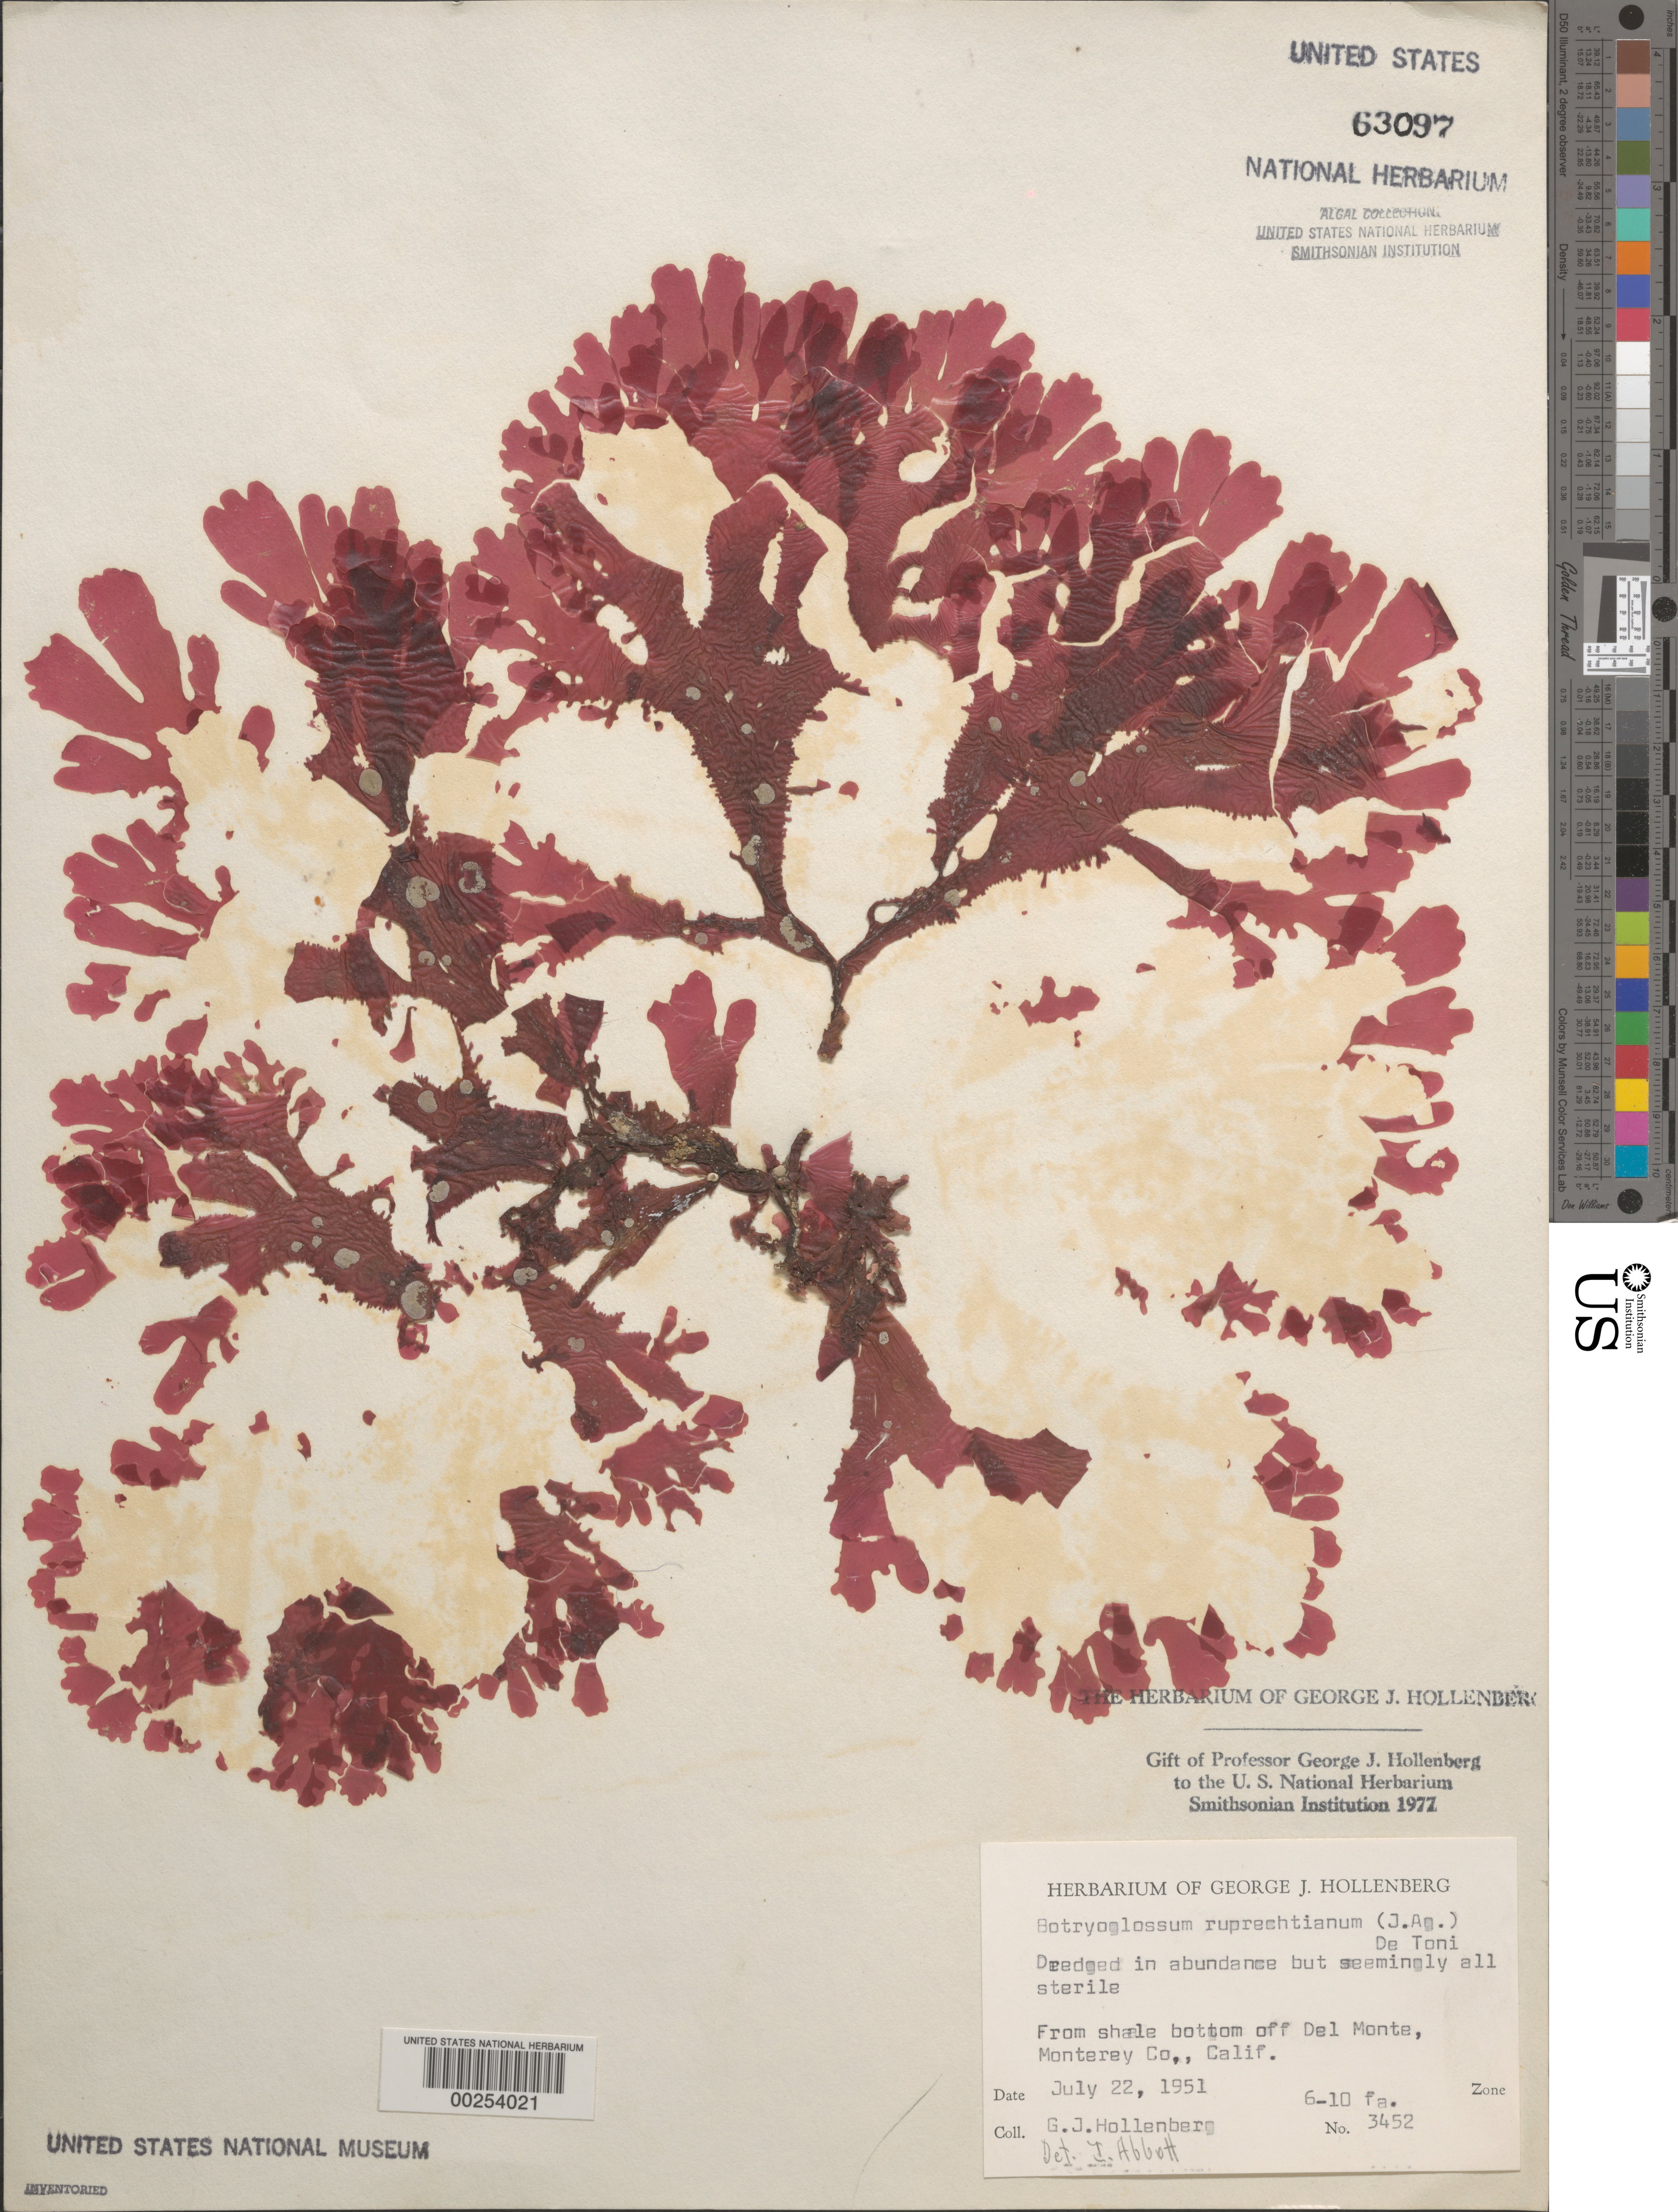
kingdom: Plantae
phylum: Rhodophyta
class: Florideophyceae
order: Ceramiales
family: Delesseriaceae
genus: Cryptopleura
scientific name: Cryptopleura ruprechtiana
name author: (J. Agardh) Kylin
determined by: Algae name updating Project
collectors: G. Hollenberg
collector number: GJH 3452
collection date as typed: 22 Jul 1951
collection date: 1951-07-22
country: United States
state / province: California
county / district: Monterey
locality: Off Del Monte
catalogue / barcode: US 63097